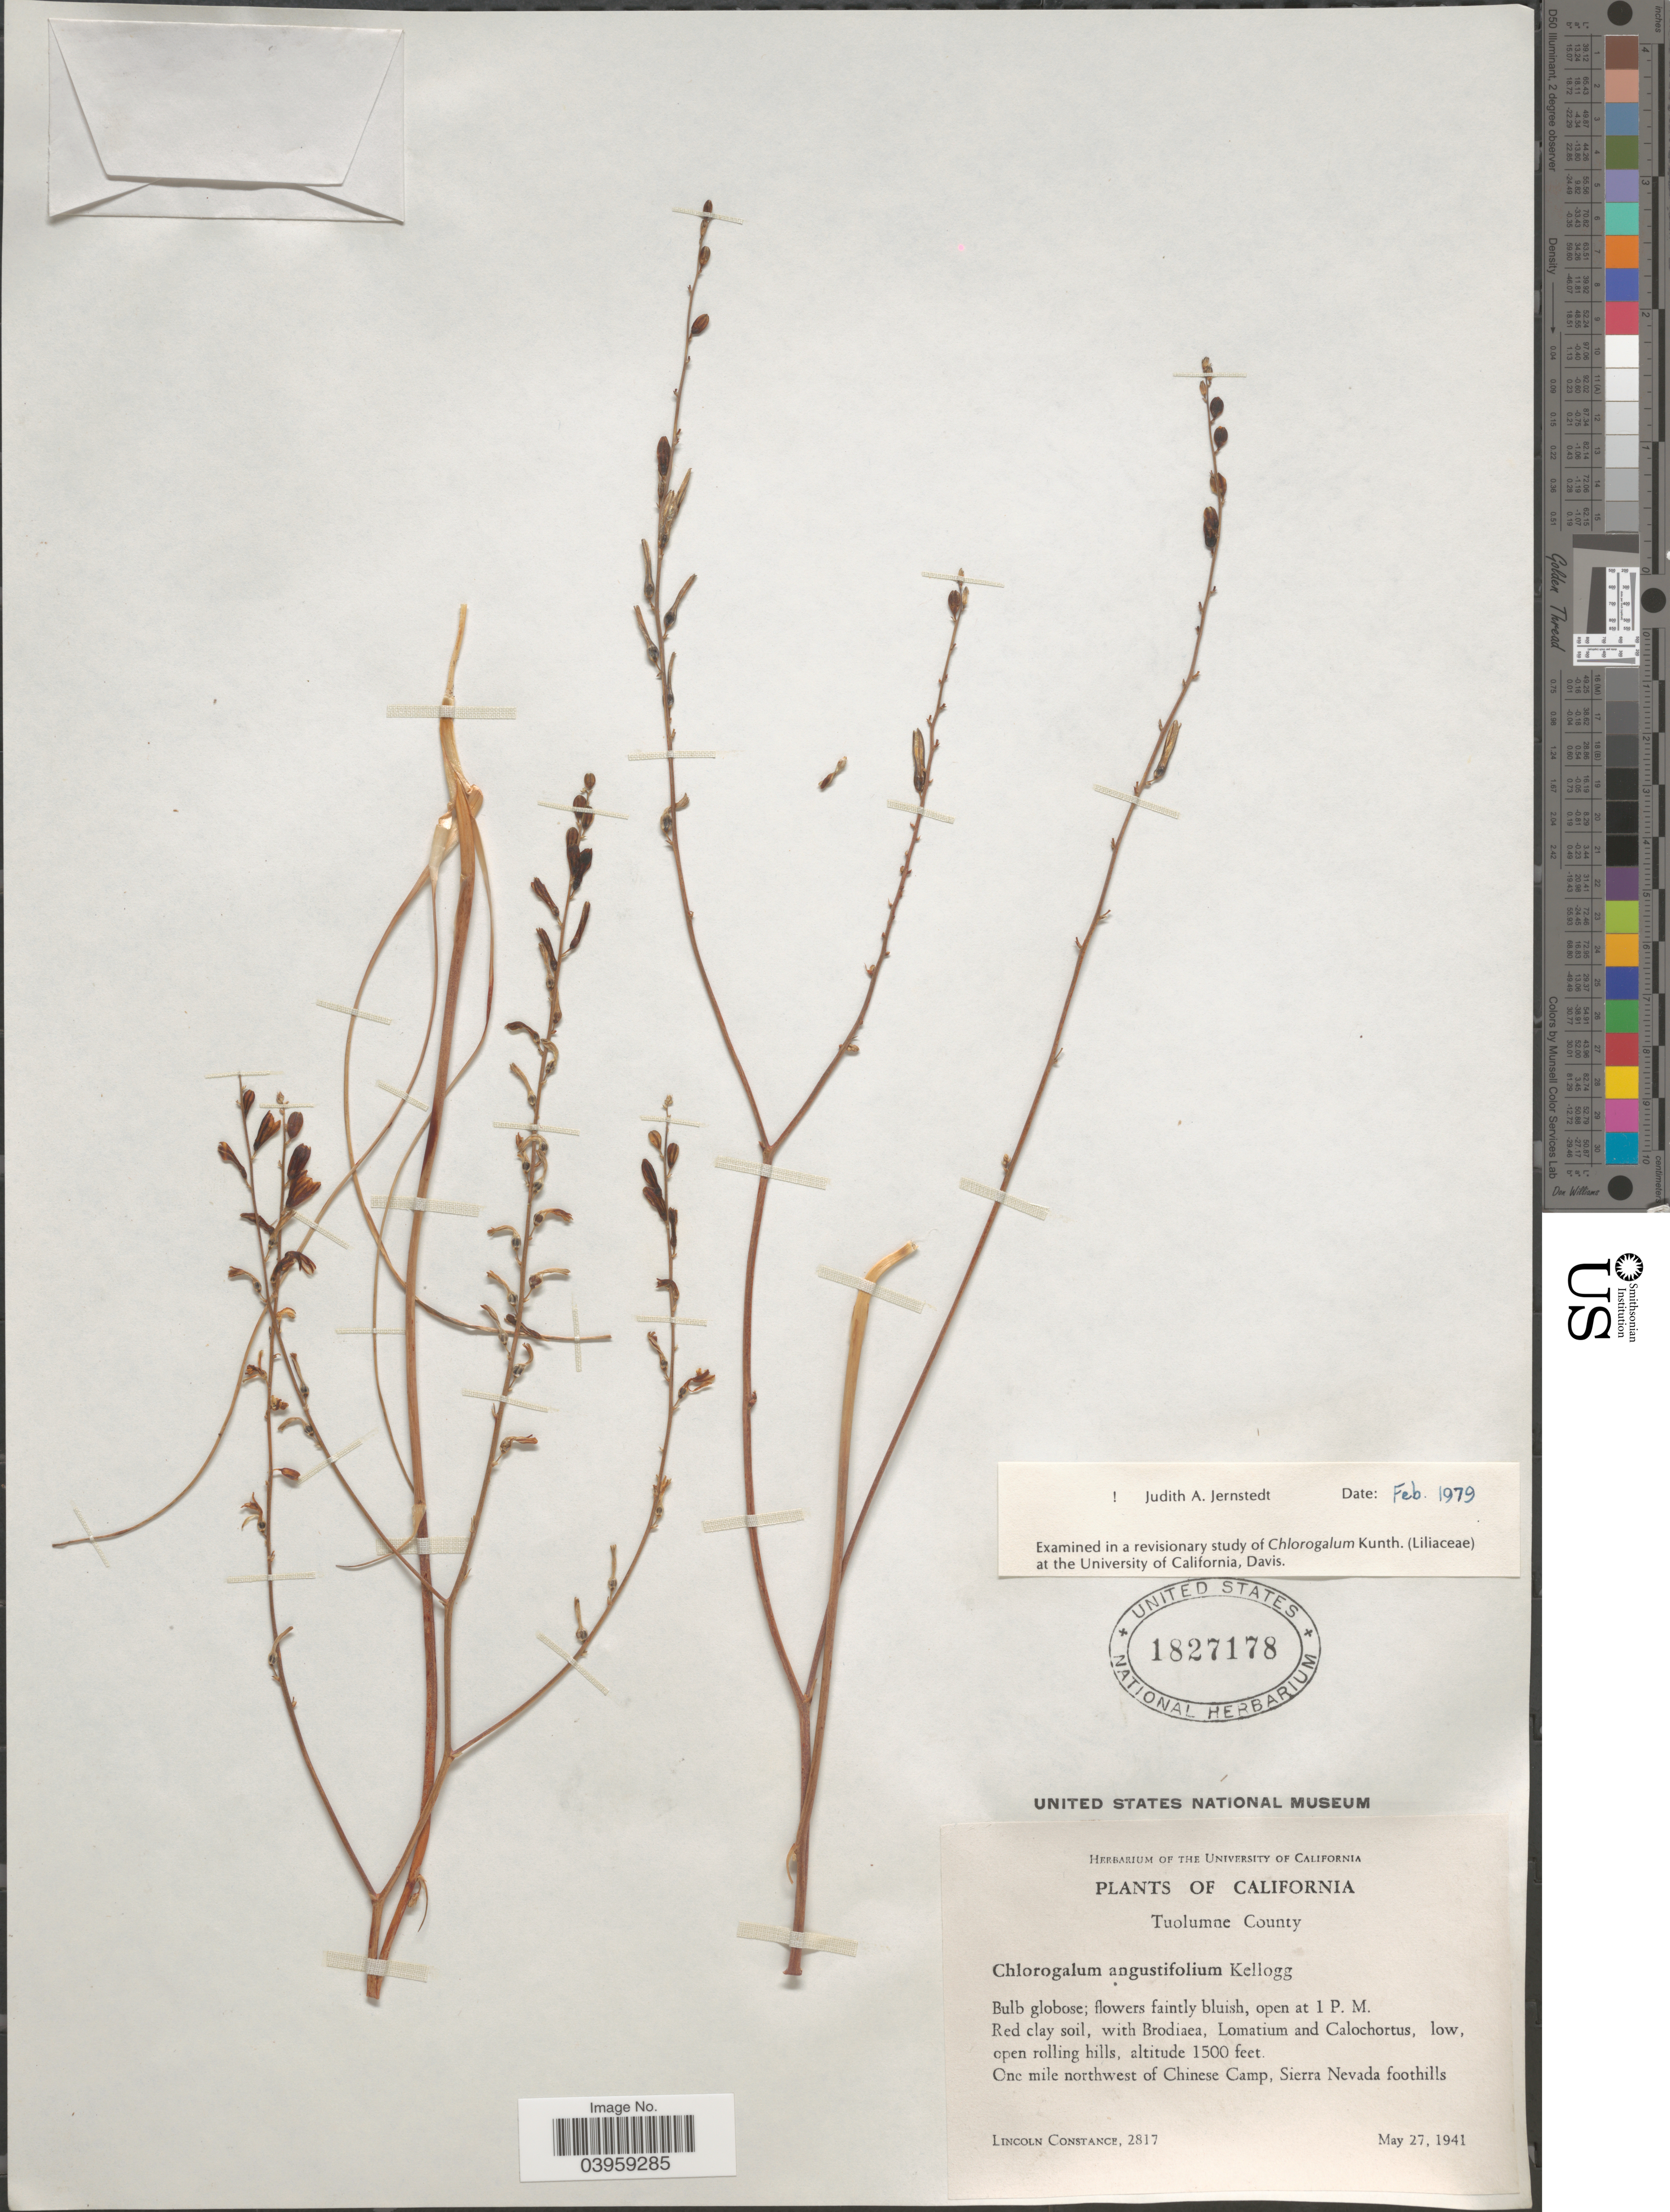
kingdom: Plantae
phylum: Tracheophyta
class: Liliopsida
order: Asparagales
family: Asparagaceae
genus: Chlorogalum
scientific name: Chlorogalum angustifolium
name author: Kellogg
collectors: L. Constance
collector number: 2817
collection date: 1941-05-27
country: United States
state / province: California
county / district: Tuolumne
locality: Tuolumne County. One mile northwest of Chinese Camp, Sierra Nevada foothills.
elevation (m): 457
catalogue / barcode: US 1827178